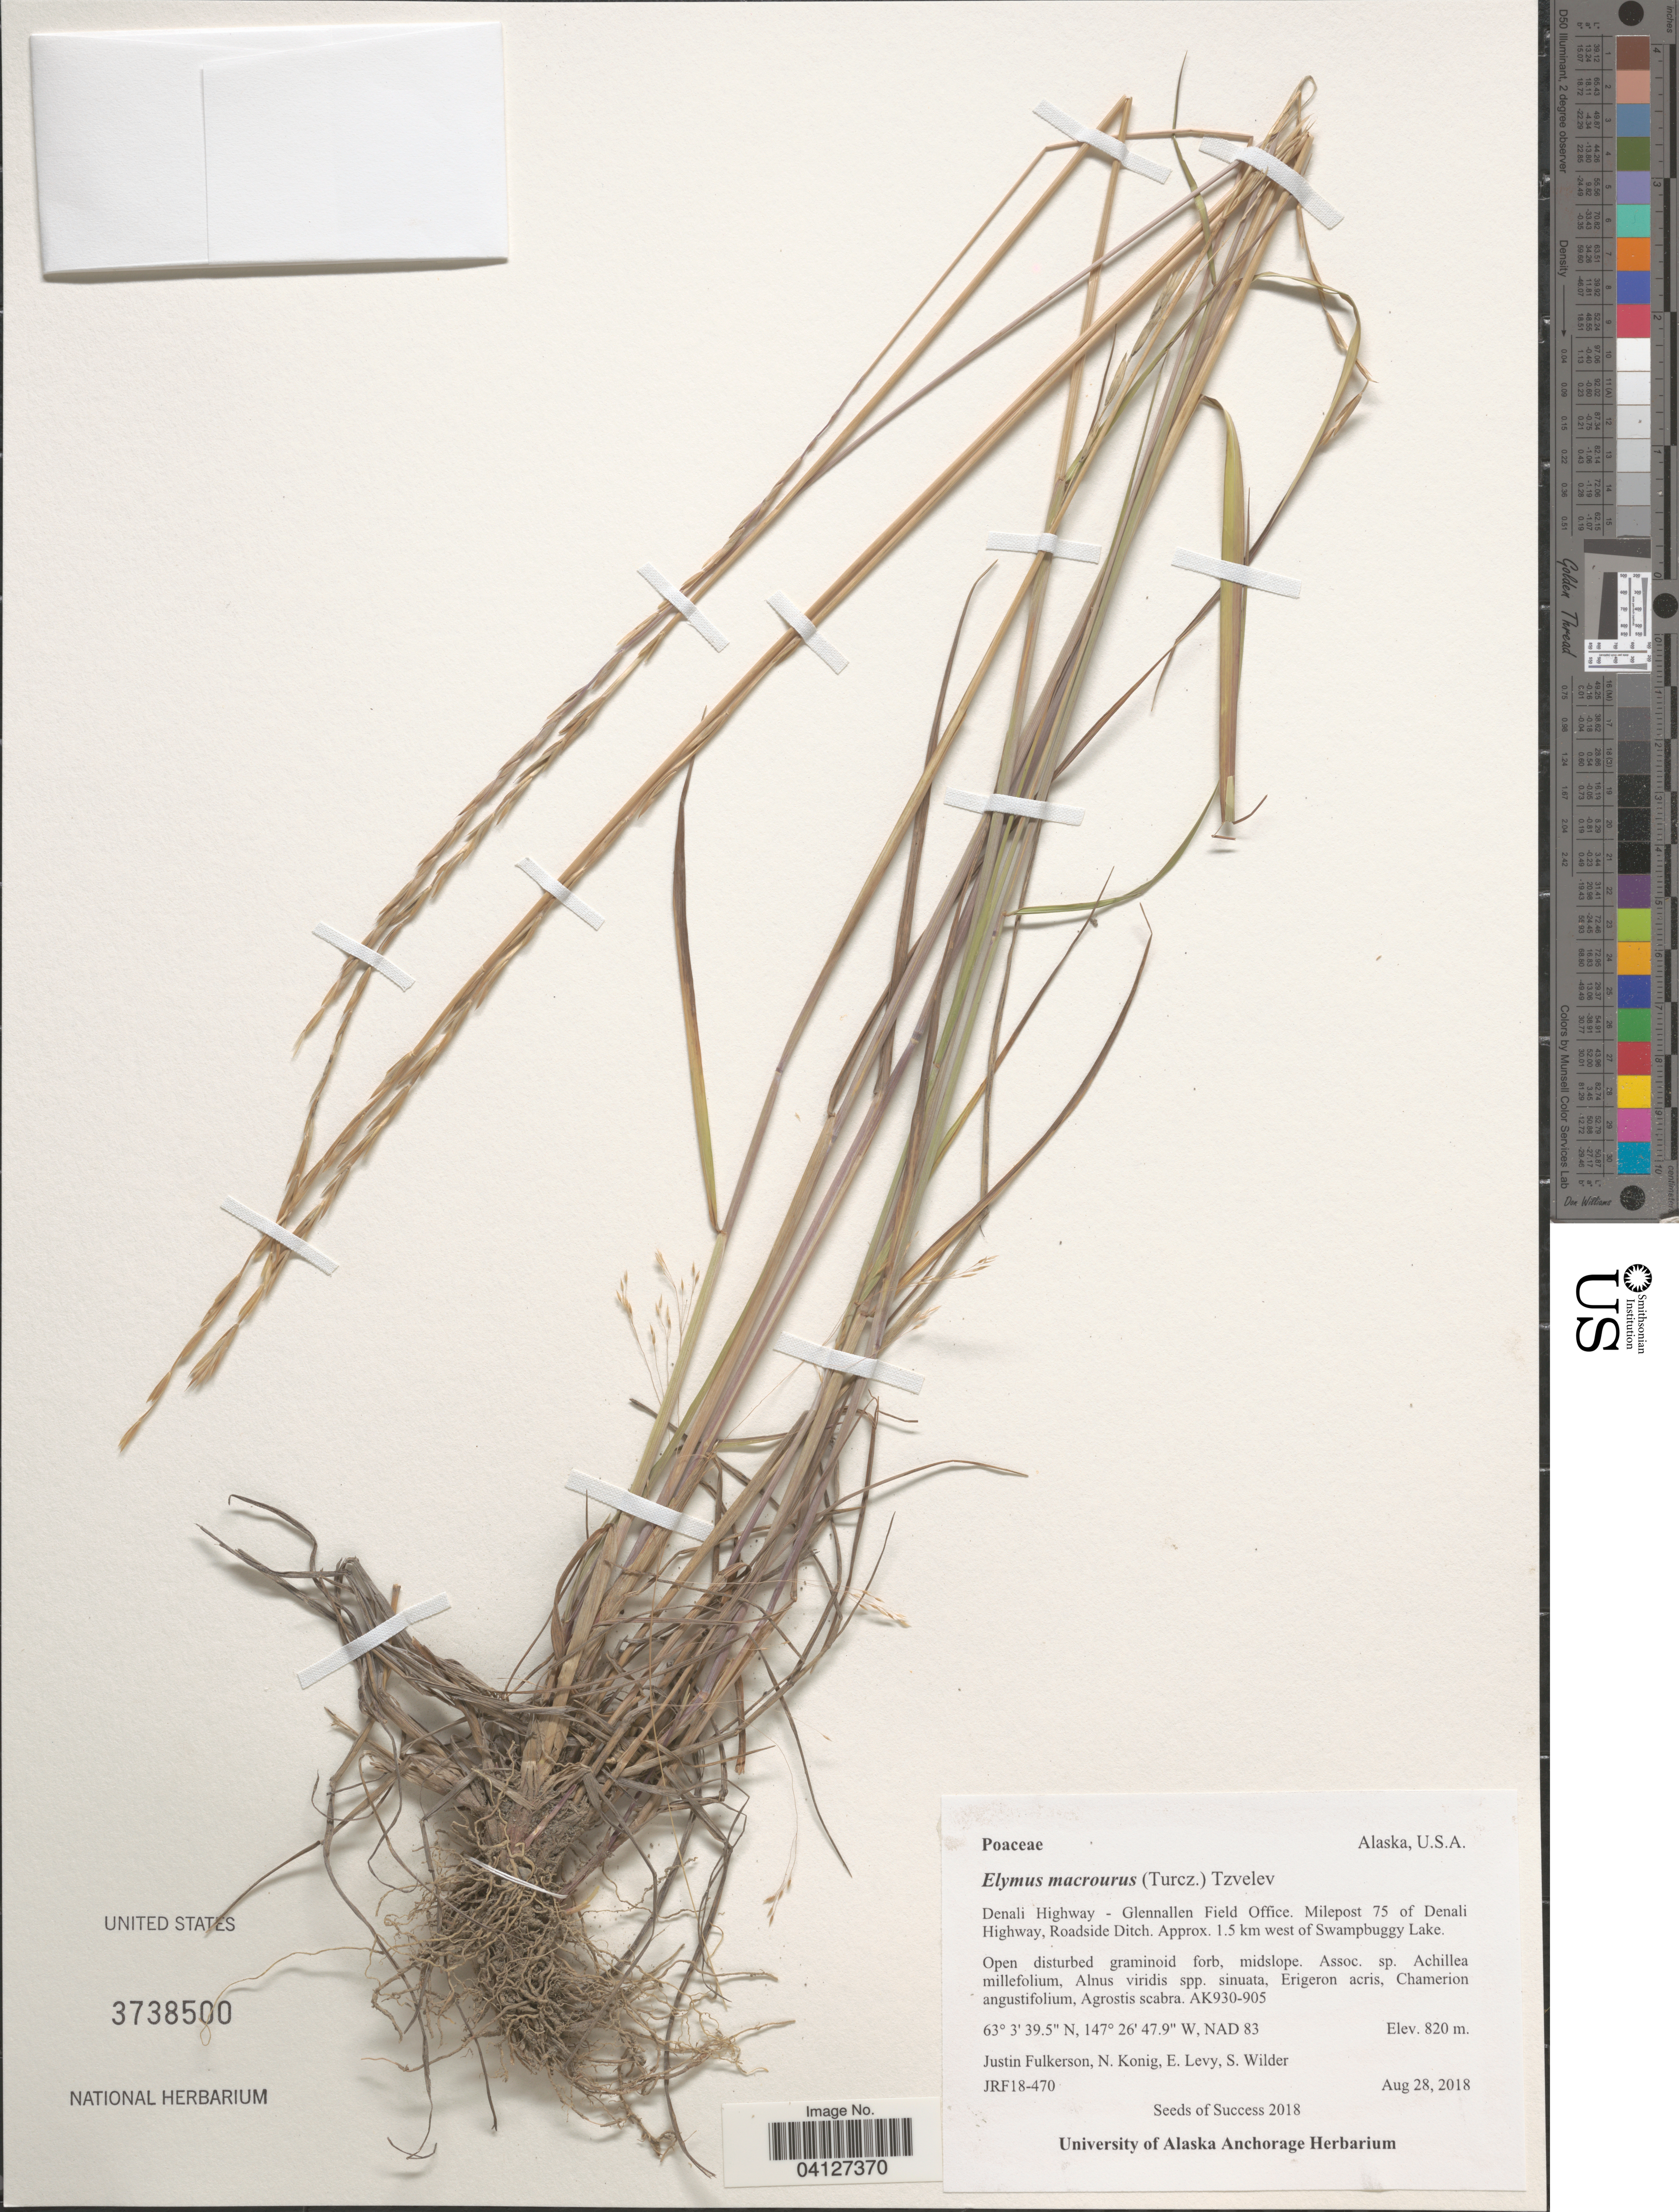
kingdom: Plantae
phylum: Tracheophyta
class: Liliopsida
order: Poales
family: Poaceae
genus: Elymus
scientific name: Elymus macrourus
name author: (Turcz. ex Steud.) Tzvelev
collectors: J. Fulkerson, N. Konig, E. Levy & S. Wilder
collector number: JRF18-470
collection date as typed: Transcribed d/m/y: 28/8/2018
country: United States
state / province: Alaska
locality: Denali Highway - Glennallen Field Office. Milepost 75 of Denali Highway, Roadside Ditch. Approx. 1.5 km west of Swampbuggy Lake.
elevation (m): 820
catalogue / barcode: US 3738500